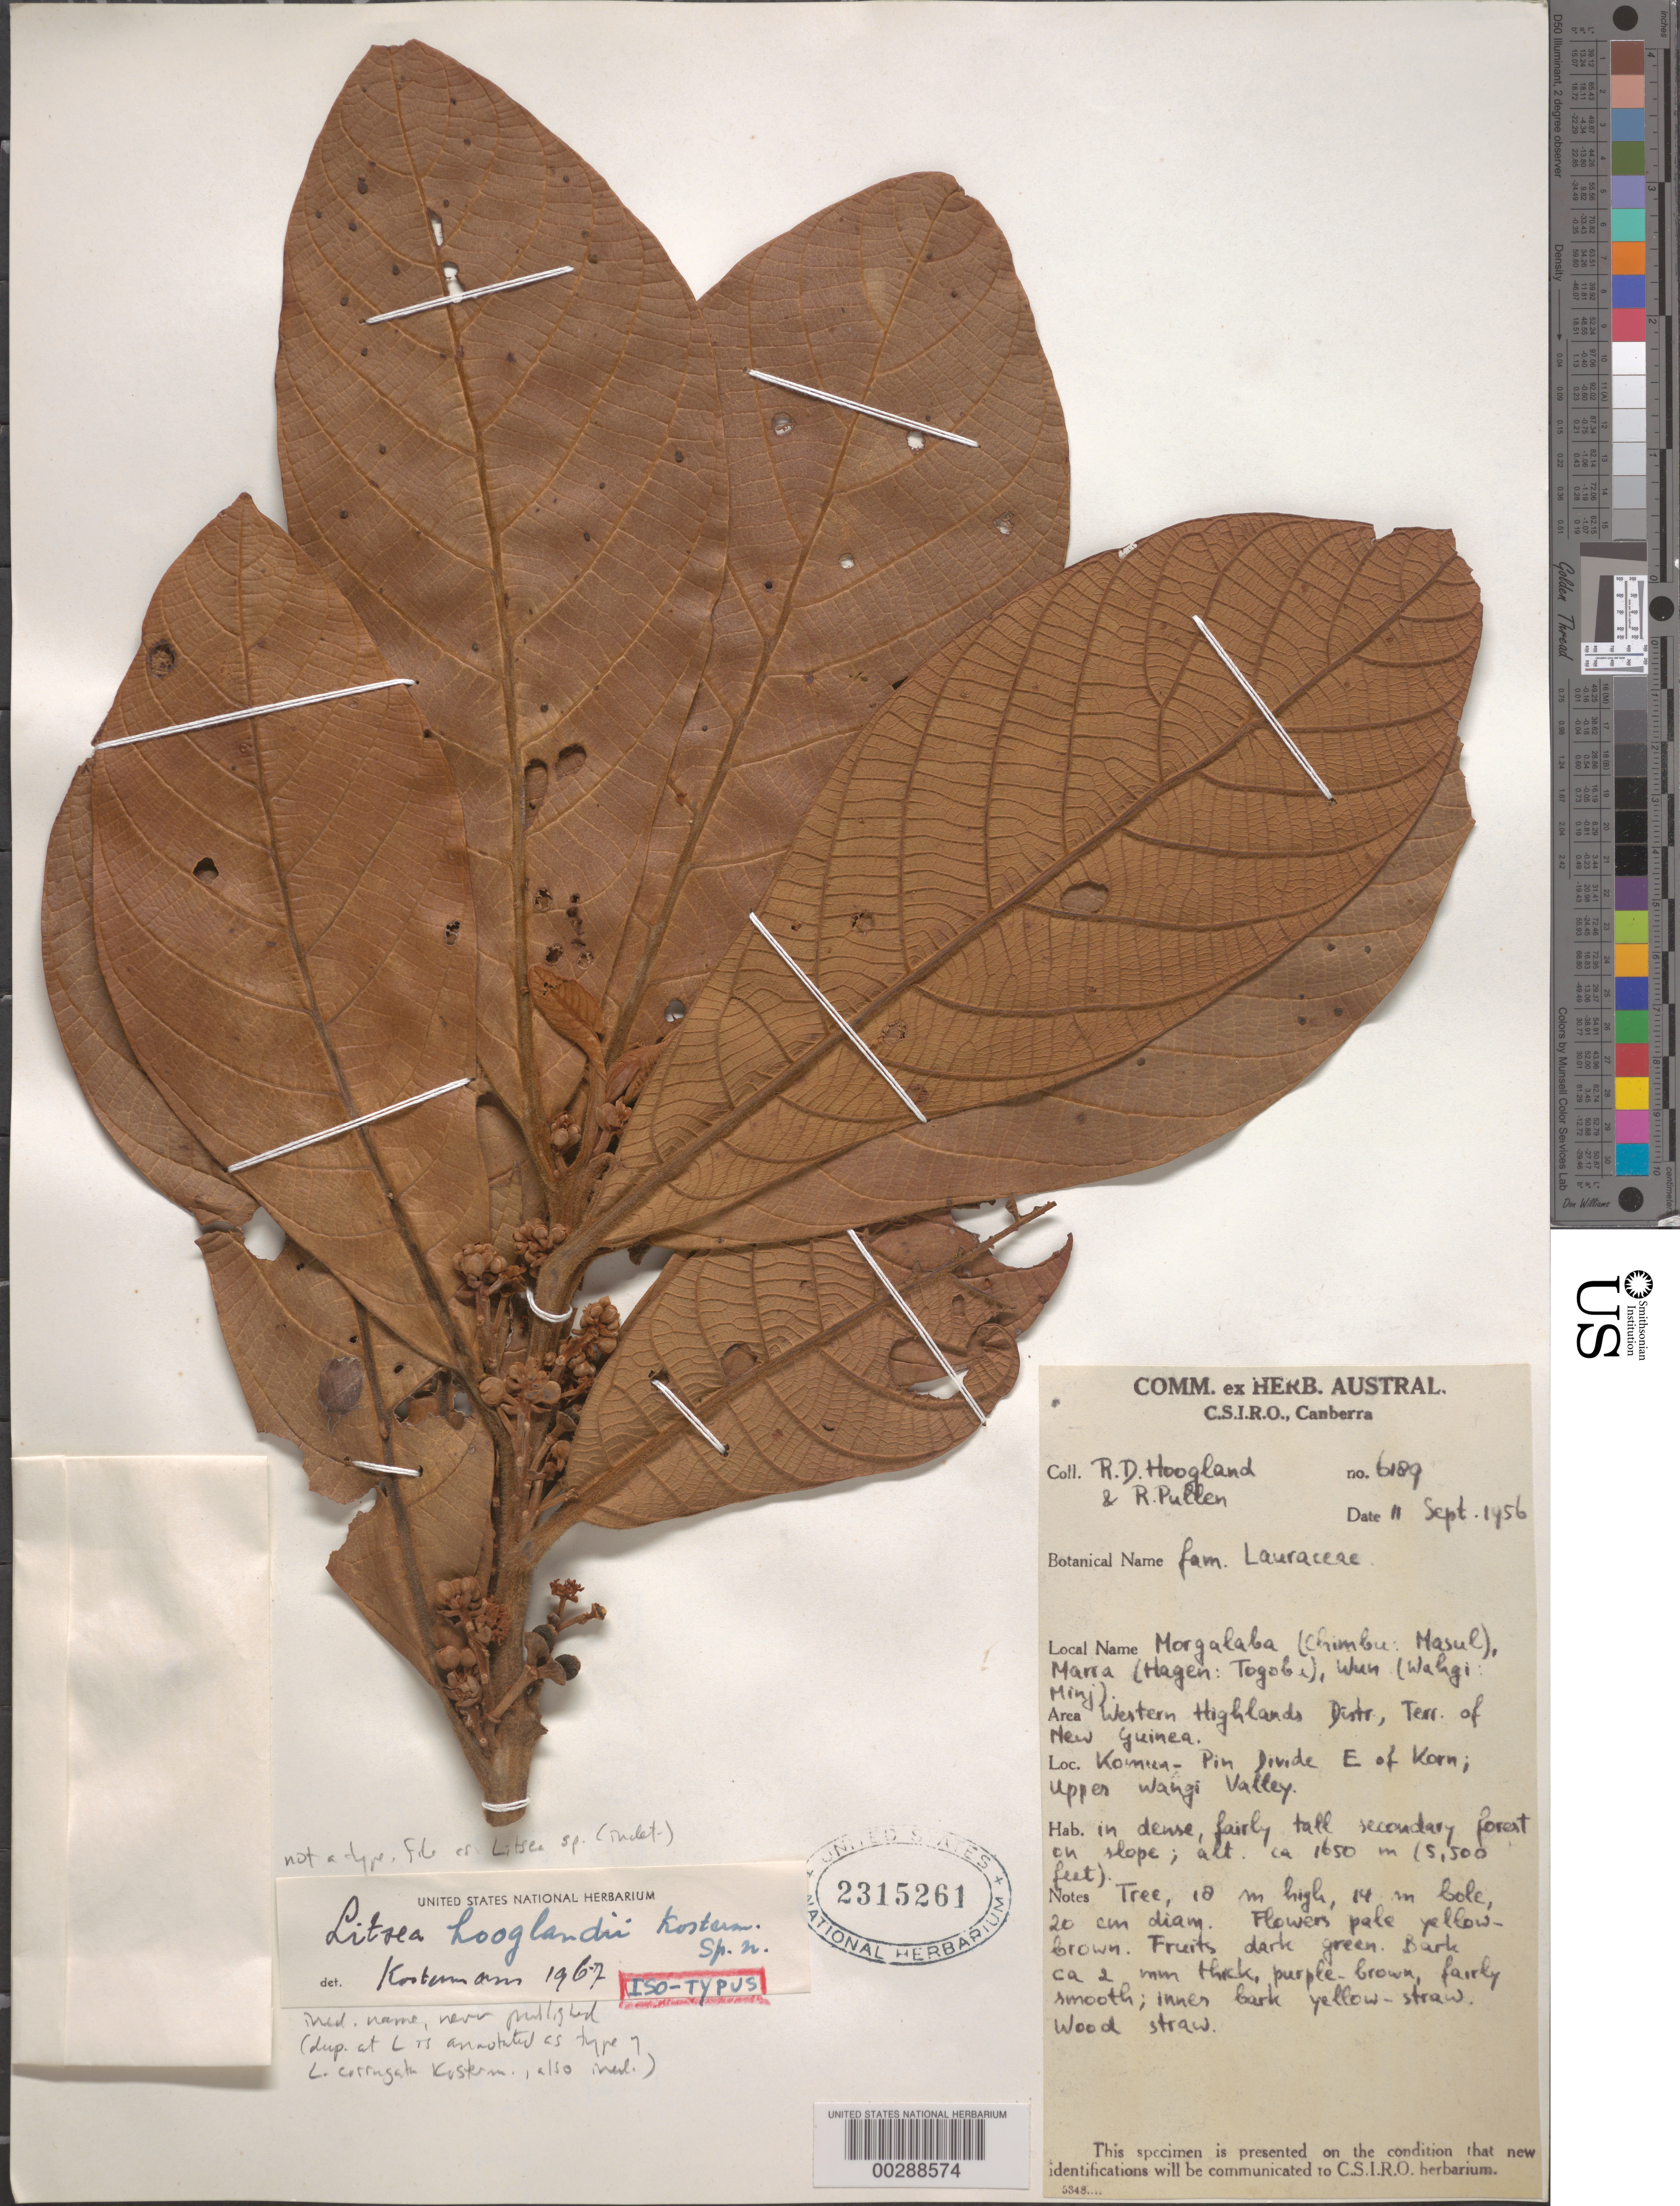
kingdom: Plantae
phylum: Tracheophyta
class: Magnoliopsida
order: Laurales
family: Lauraceae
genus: Litsea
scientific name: Litsea sp.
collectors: R. D. Hoogland & R. Pullen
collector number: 6189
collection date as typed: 11 Sep 1956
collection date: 1956-09-11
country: Papua New Guinea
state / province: Western Highlands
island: New Guinea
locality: Komun-Pin divide, E of Korn, upper Wangi Valley.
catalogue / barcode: US 2315261